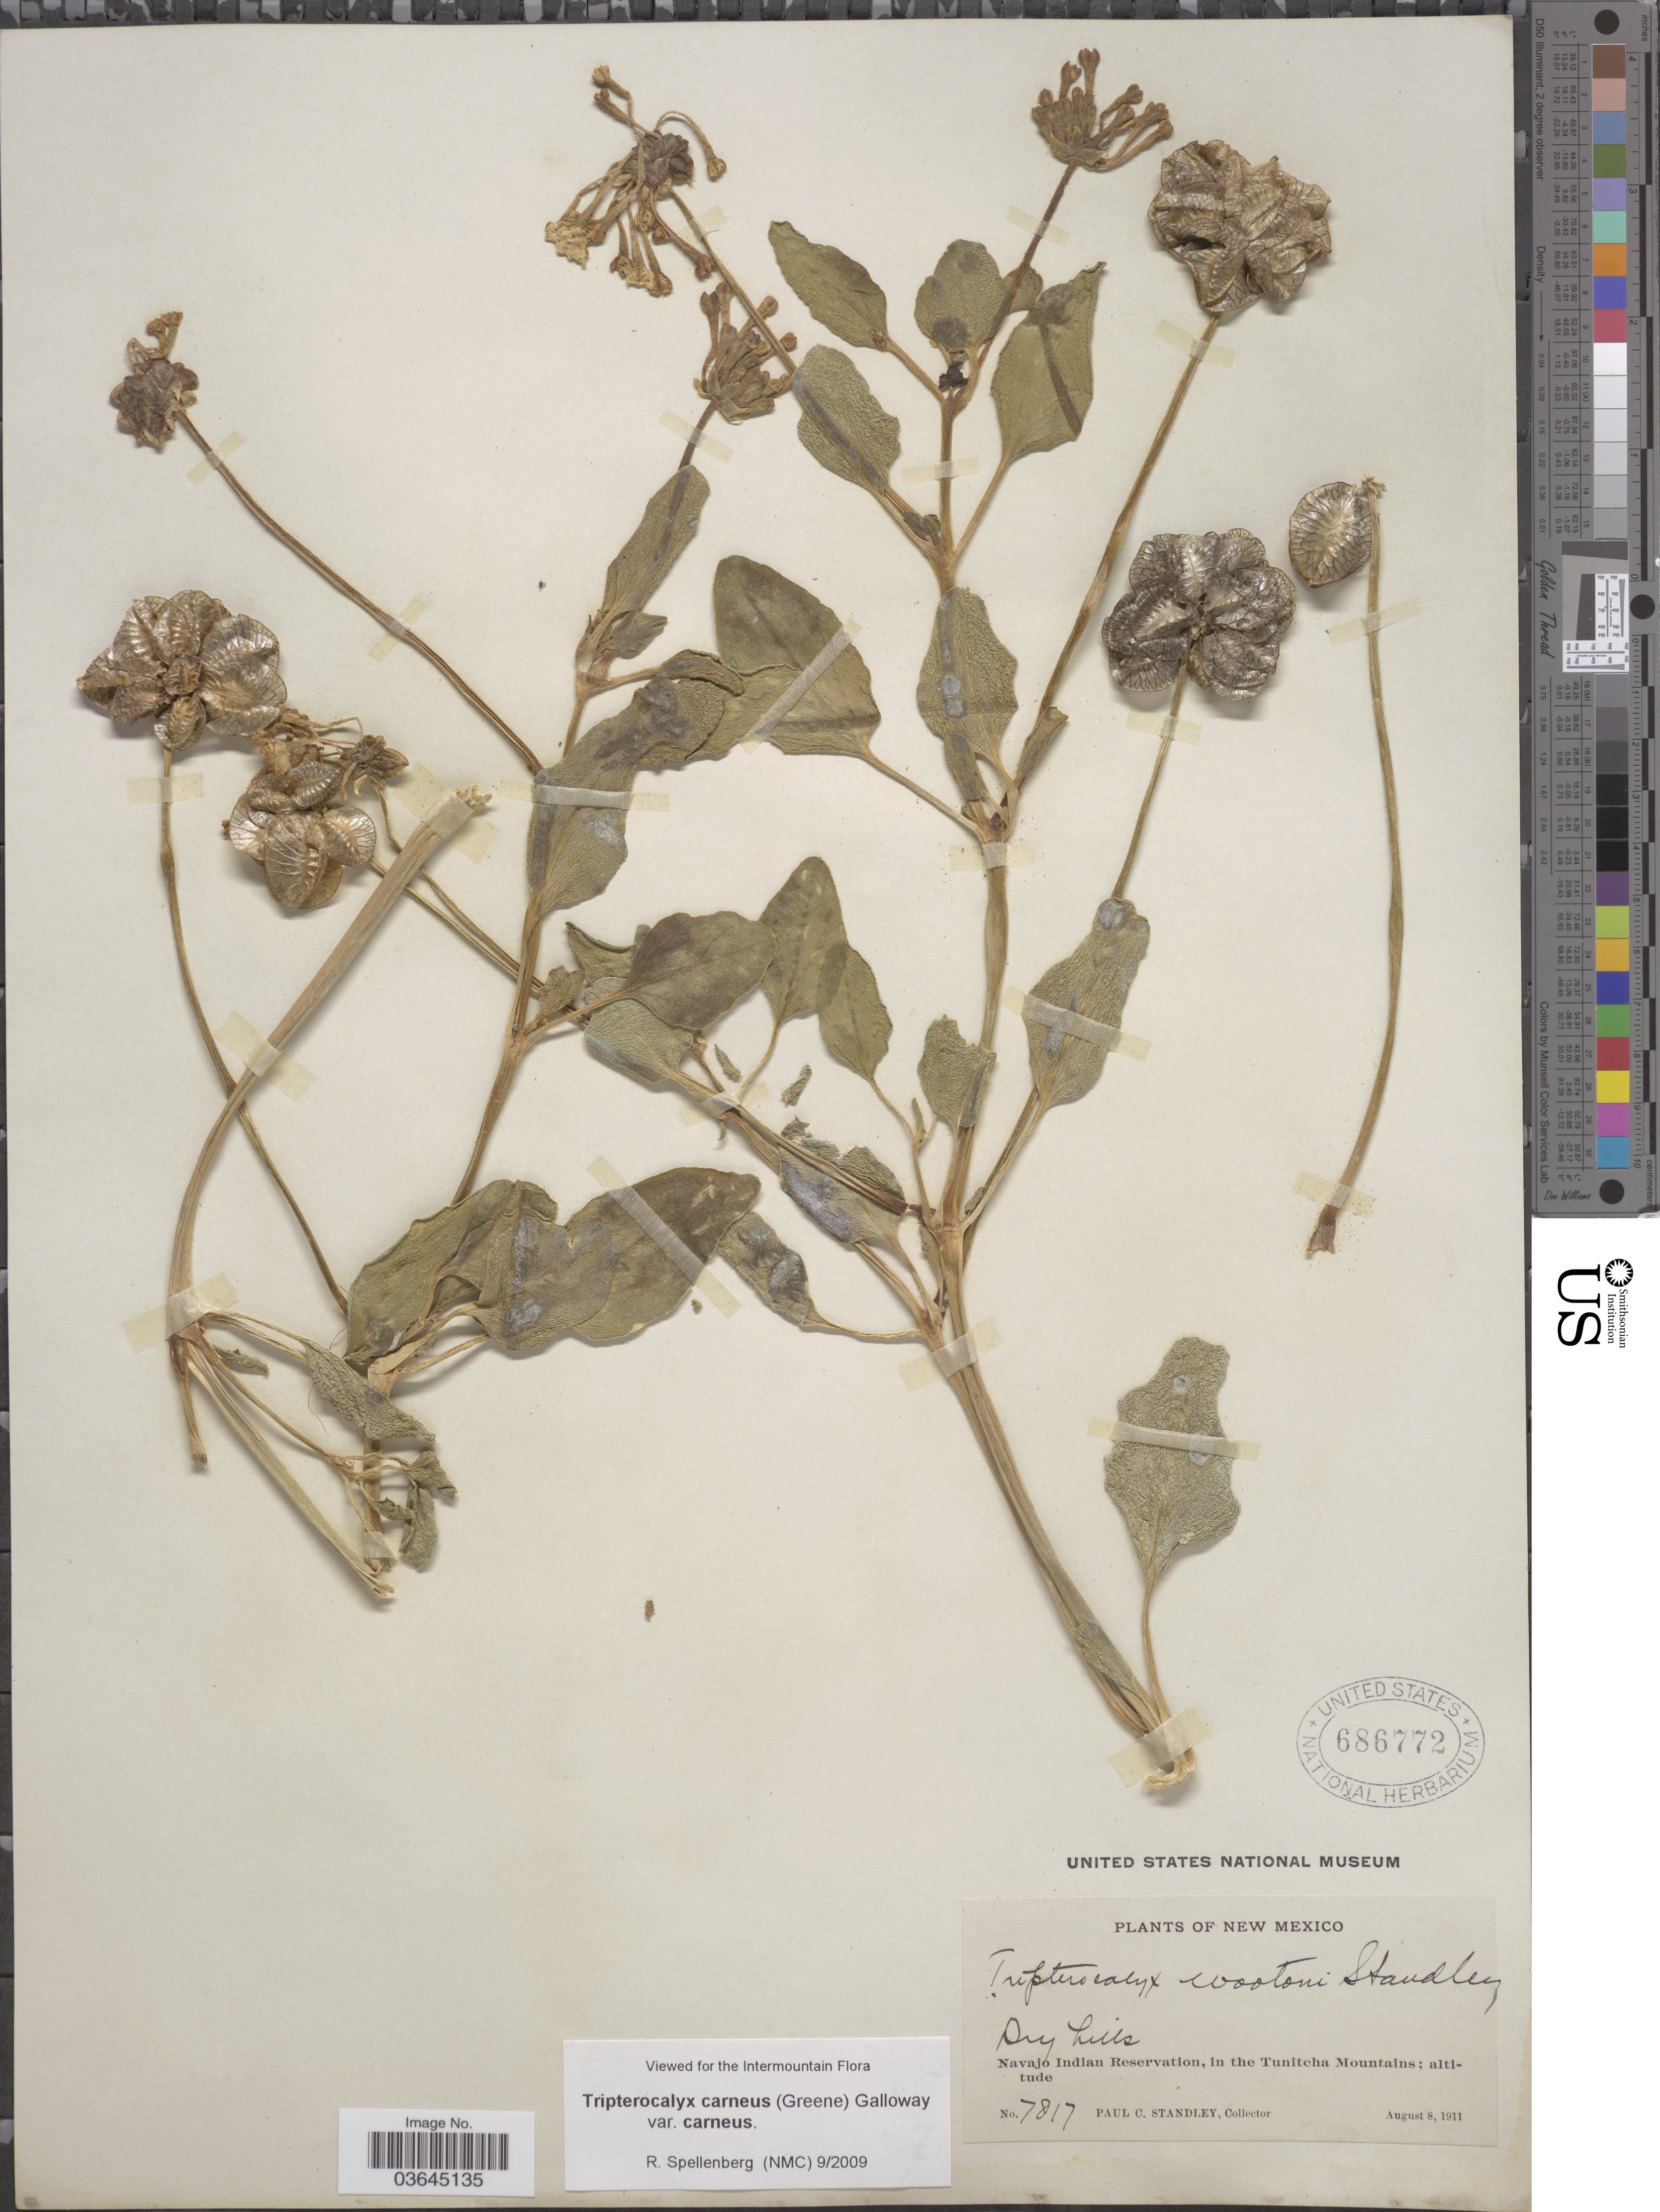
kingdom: Plantae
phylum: Tracheophyta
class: Magnoliopsida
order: Caryophyllales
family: Nyctaginaceae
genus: Tripterocalyx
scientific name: Tripterocalyx carneus var. carneus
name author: (Greene) L.A. Galloway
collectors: P. C. Standley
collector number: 7817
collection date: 1911-08-08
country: United States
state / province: New Mexico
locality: Navajo Indian Reservation, in the Tunitcha Mountains.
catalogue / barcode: US 686772